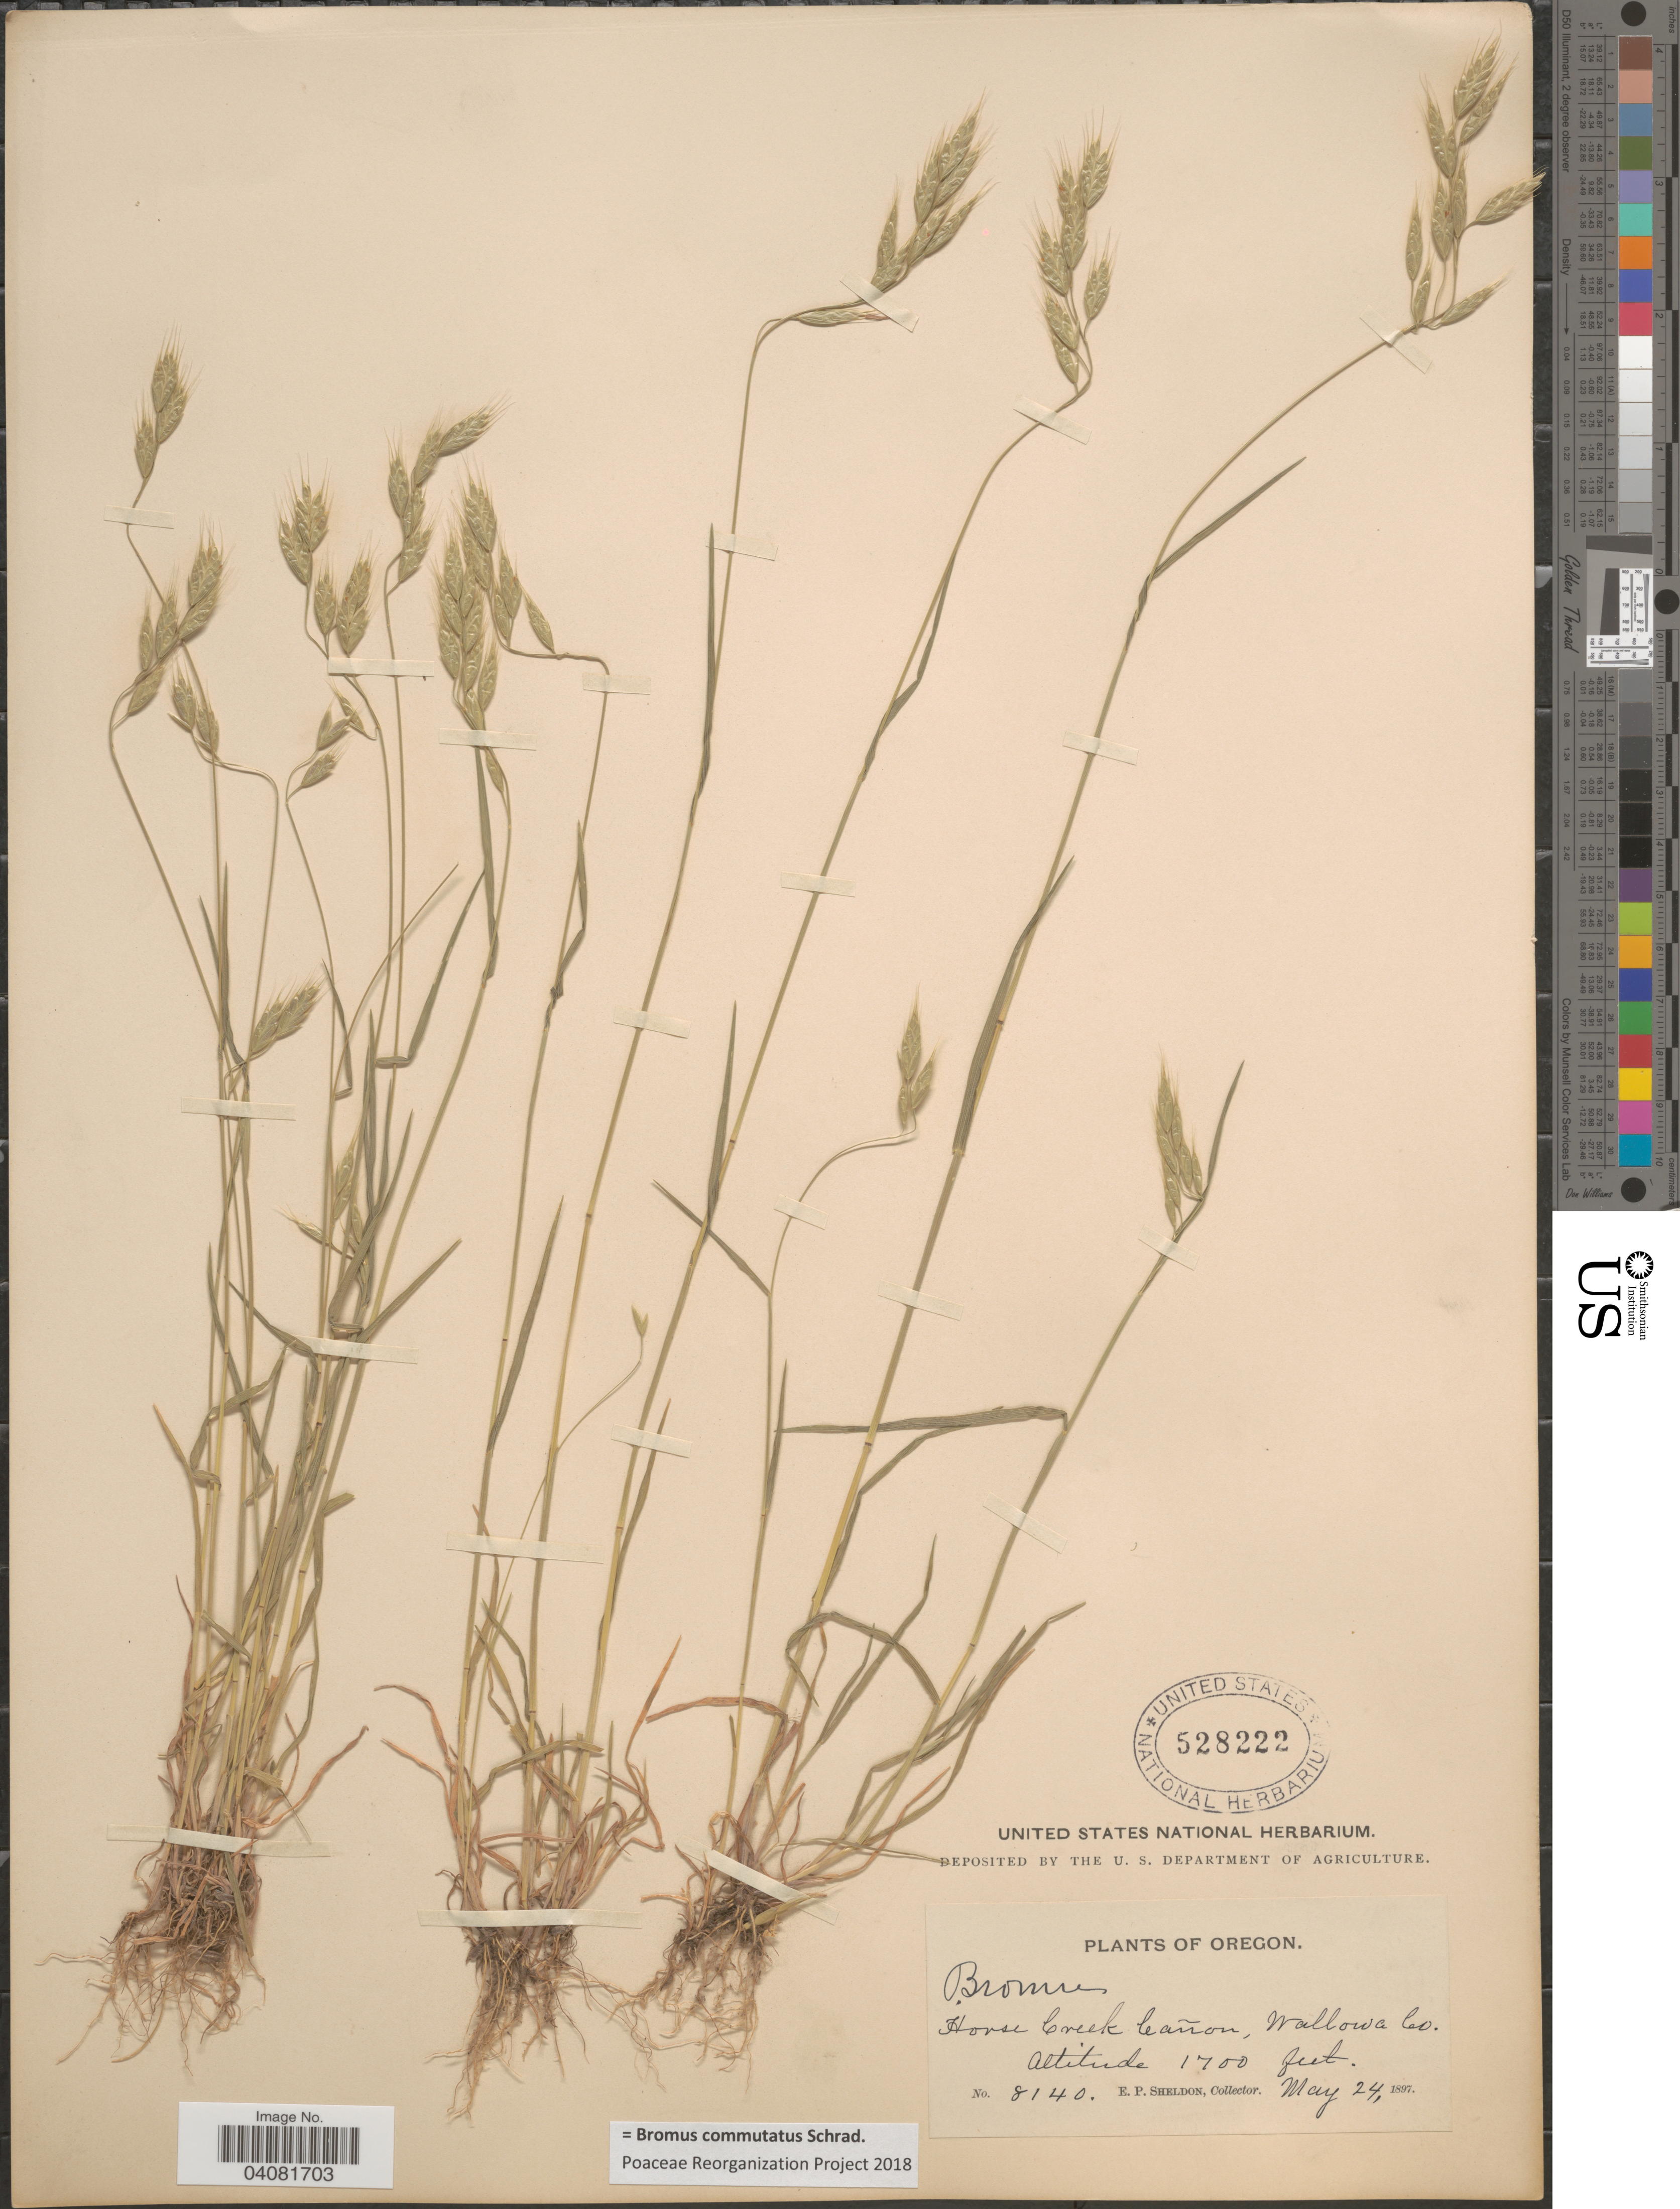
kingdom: Plantae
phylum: Tracheophyta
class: Liliopsida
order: Poales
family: Poaceae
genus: Bromus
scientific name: Bromus commutatus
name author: Schrad.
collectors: E. P. Sheldon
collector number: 8140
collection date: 1898-05-24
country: United States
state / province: Oregon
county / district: Wallowa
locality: Horse Creek Cañon, Wallowa Co.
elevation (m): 518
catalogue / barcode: US 528222